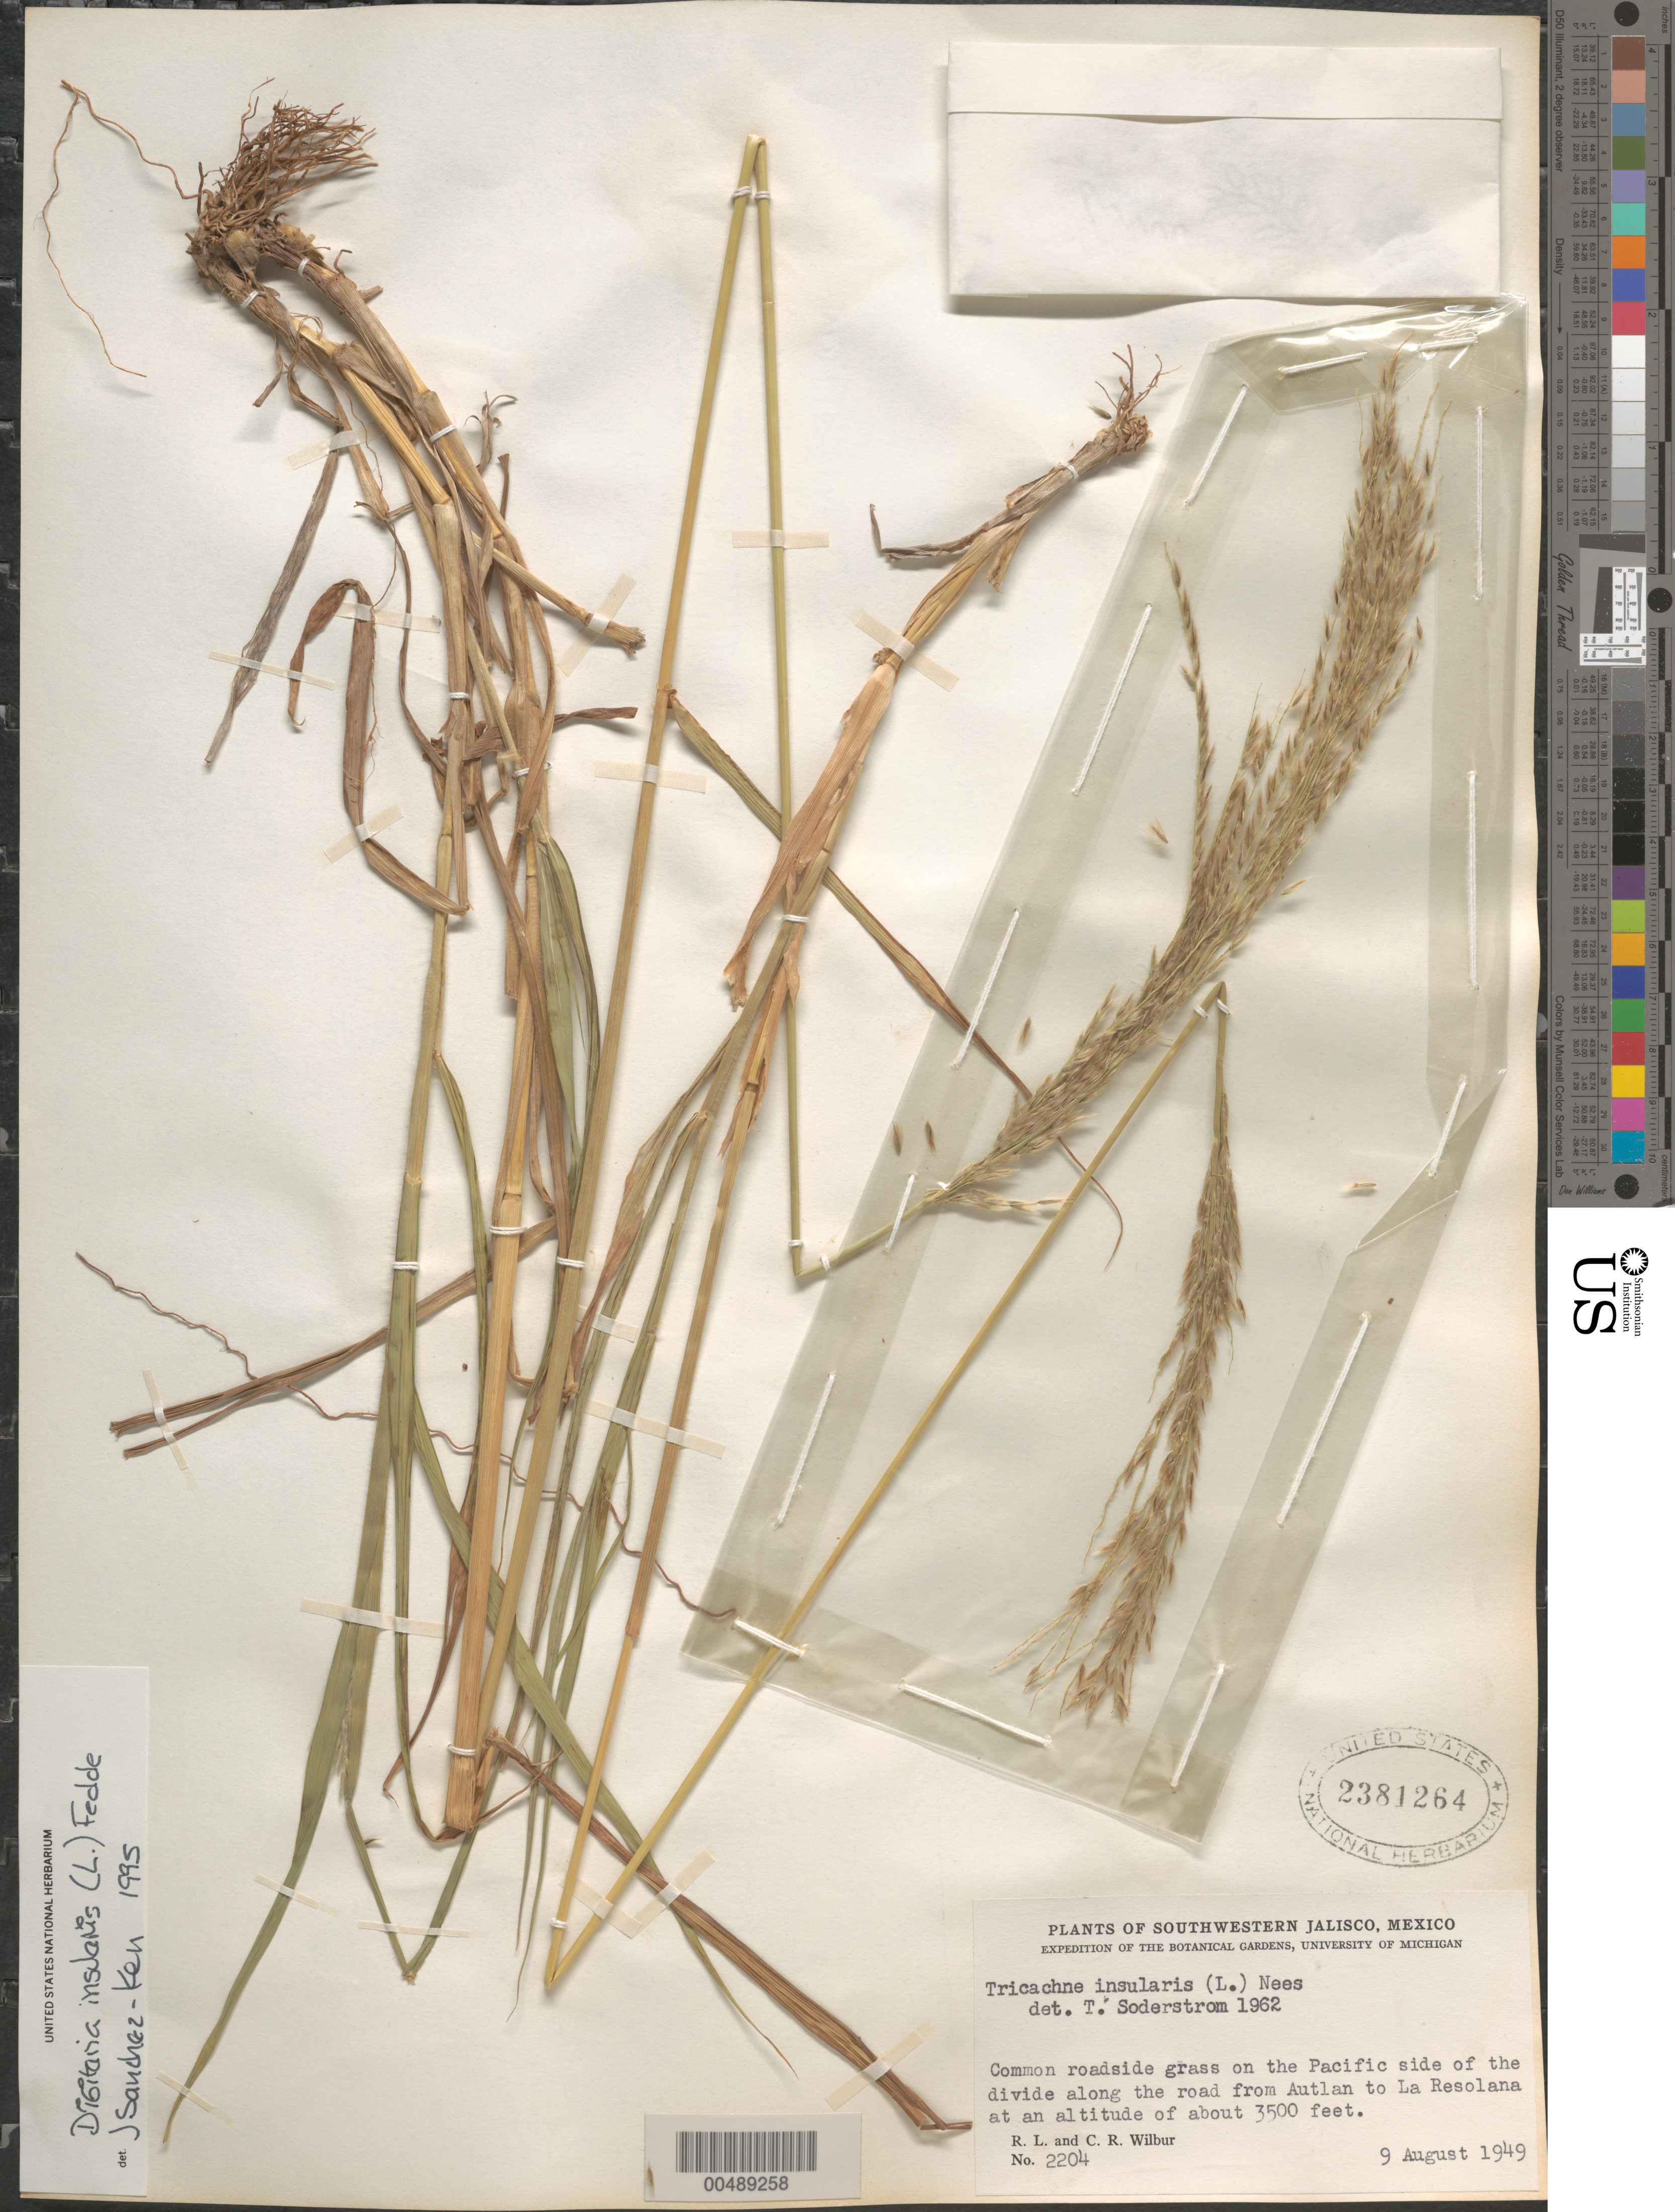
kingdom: Plantae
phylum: Tracheophyta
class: Liliopsida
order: Poales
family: Poaceae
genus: Digitaria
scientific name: Digitaria insularis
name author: (L.) Fedde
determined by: Sánchez-Ken, J. G.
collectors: R. L. Wilbur & C. Wilbur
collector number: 2204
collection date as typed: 9 Aug 1949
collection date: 1949-08-09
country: Mexico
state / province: Jalisco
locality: SW Jalisco, on the Pacific side of the divide along the rd from Autlan to La Resolana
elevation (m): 1067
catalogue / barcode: US 2381264